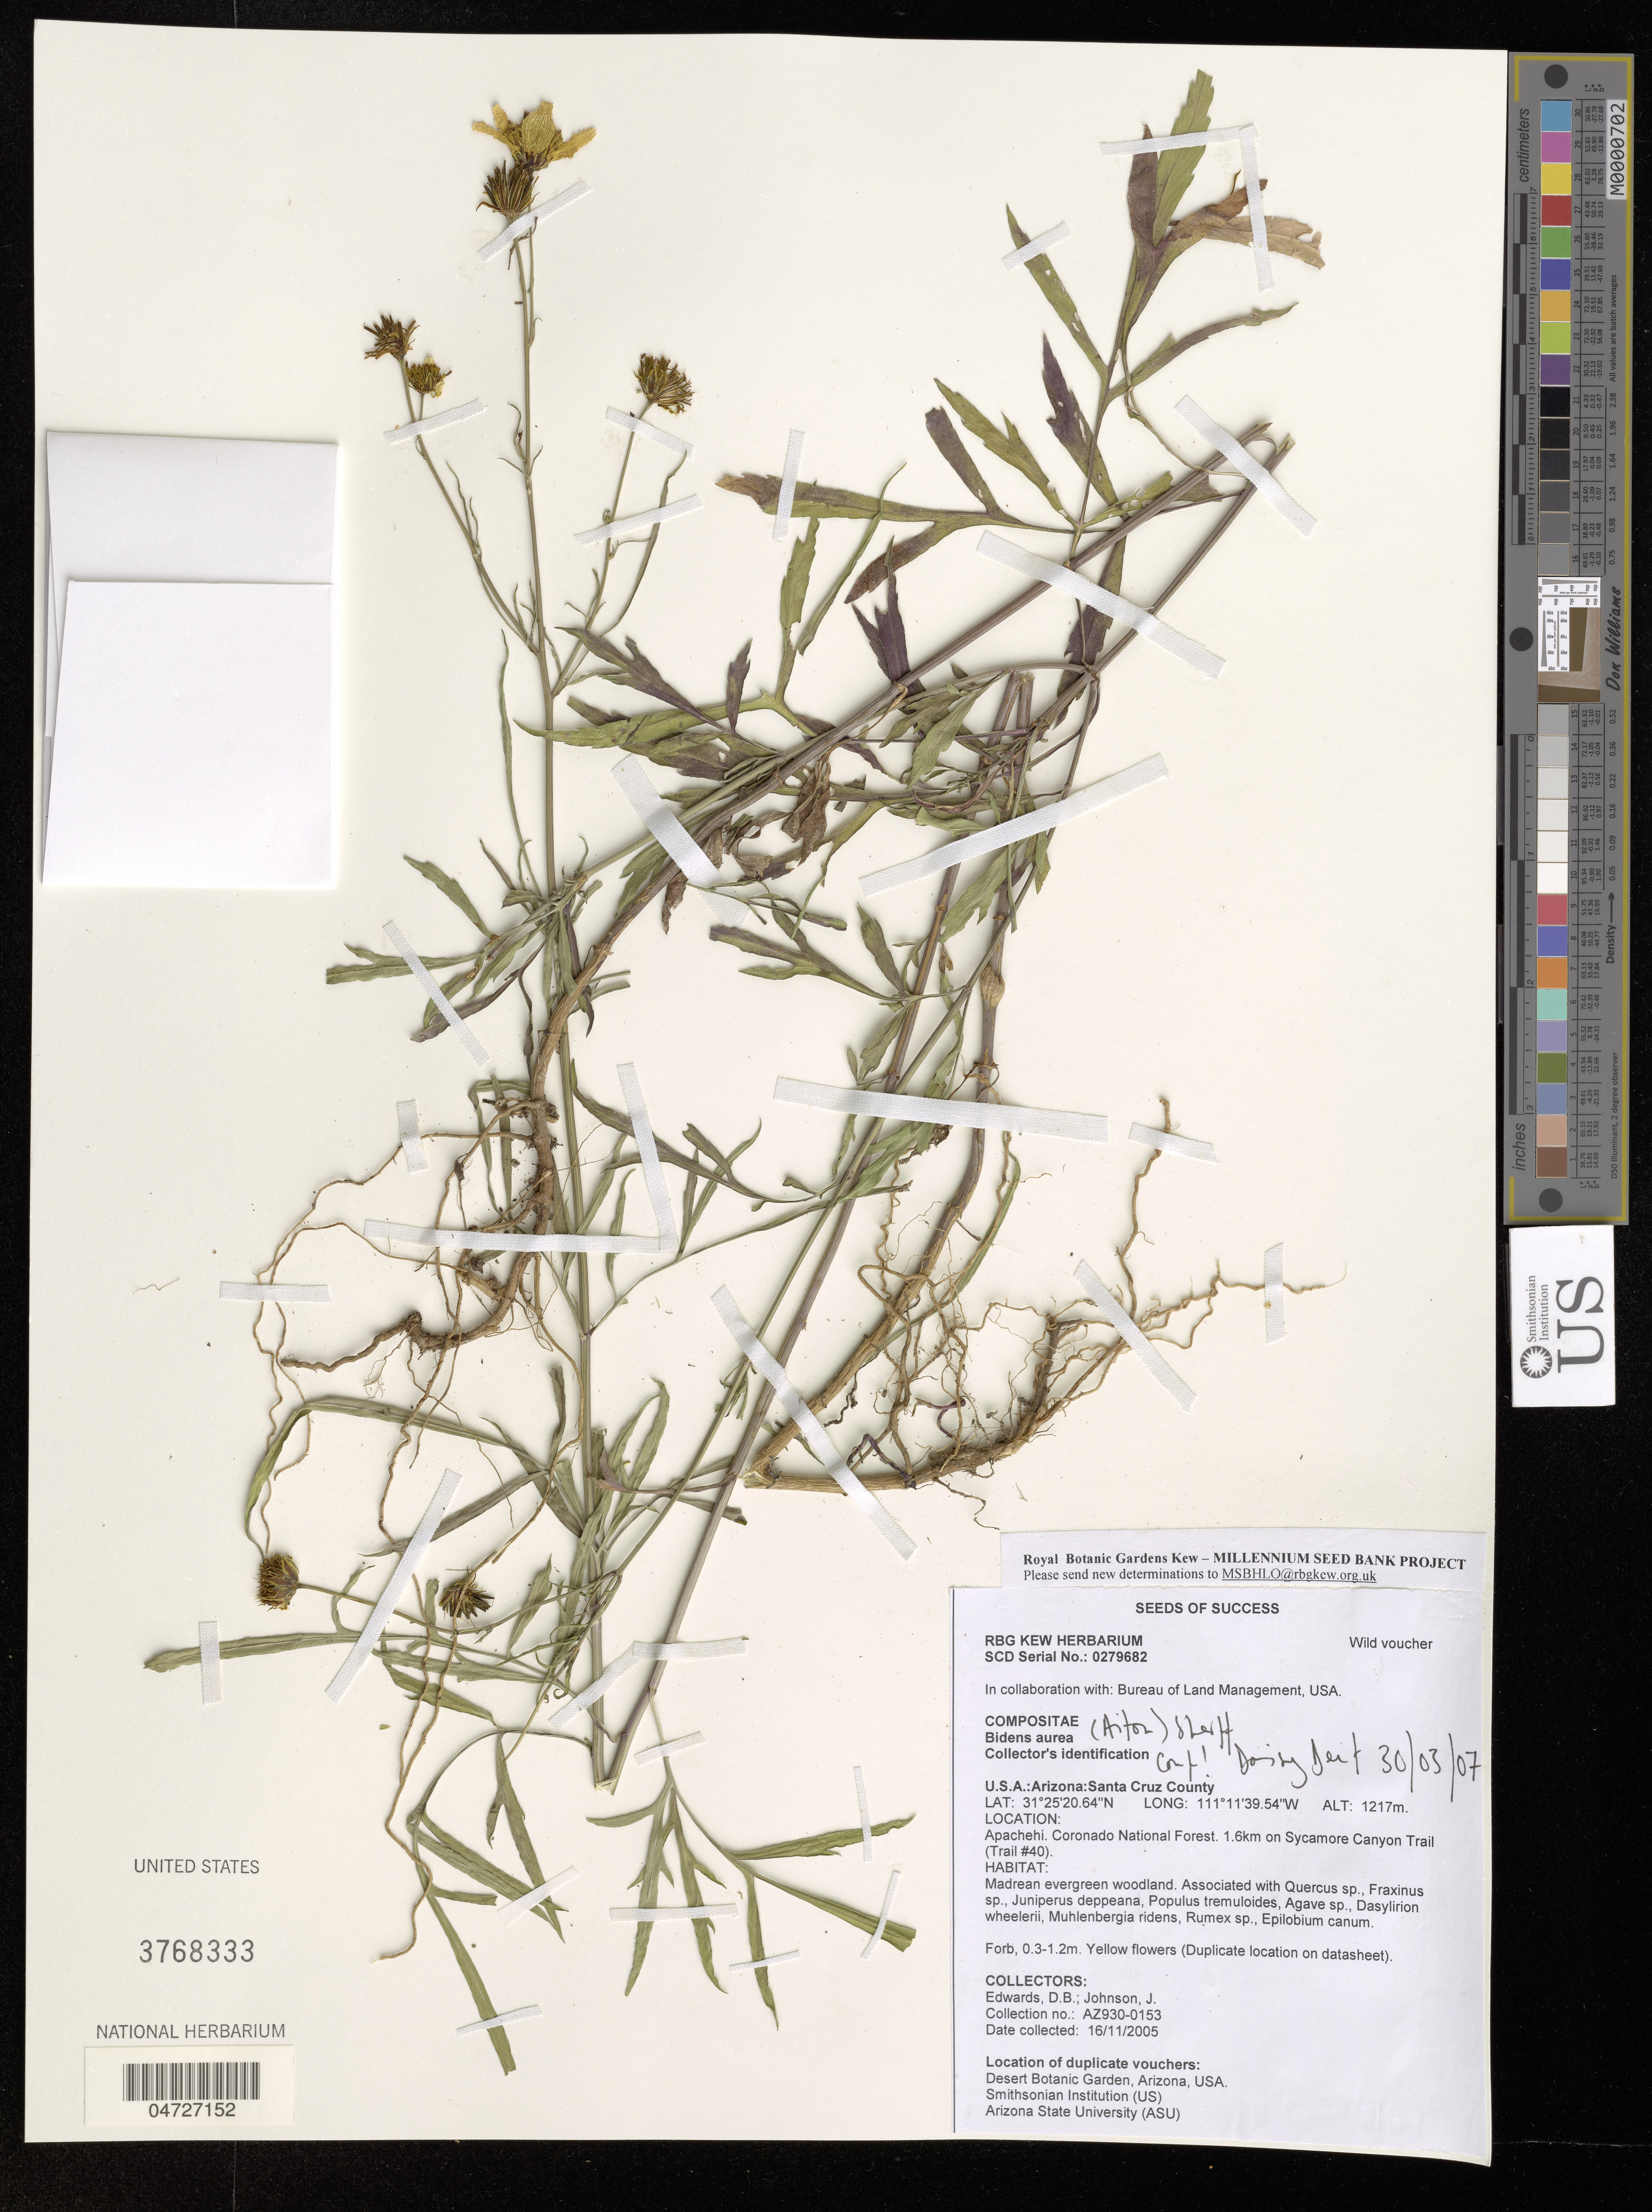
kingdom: Plantae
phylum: Tracheophyta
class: Magnoliopsida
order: Asterales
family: Asteraceae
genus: Bidens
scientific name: Bidens aurea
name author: (Aiton) Sherff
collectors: D. Edwards & J. Johnson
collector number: AZ930-0153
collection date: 2005-11-16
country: United States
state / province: Arizona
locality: Santa Cruz County. Apachehi. Coronado National Forest. 1.6km on Sycamore Canyon Trail (Trail #40).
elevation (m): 1217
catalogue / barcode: US 3768333